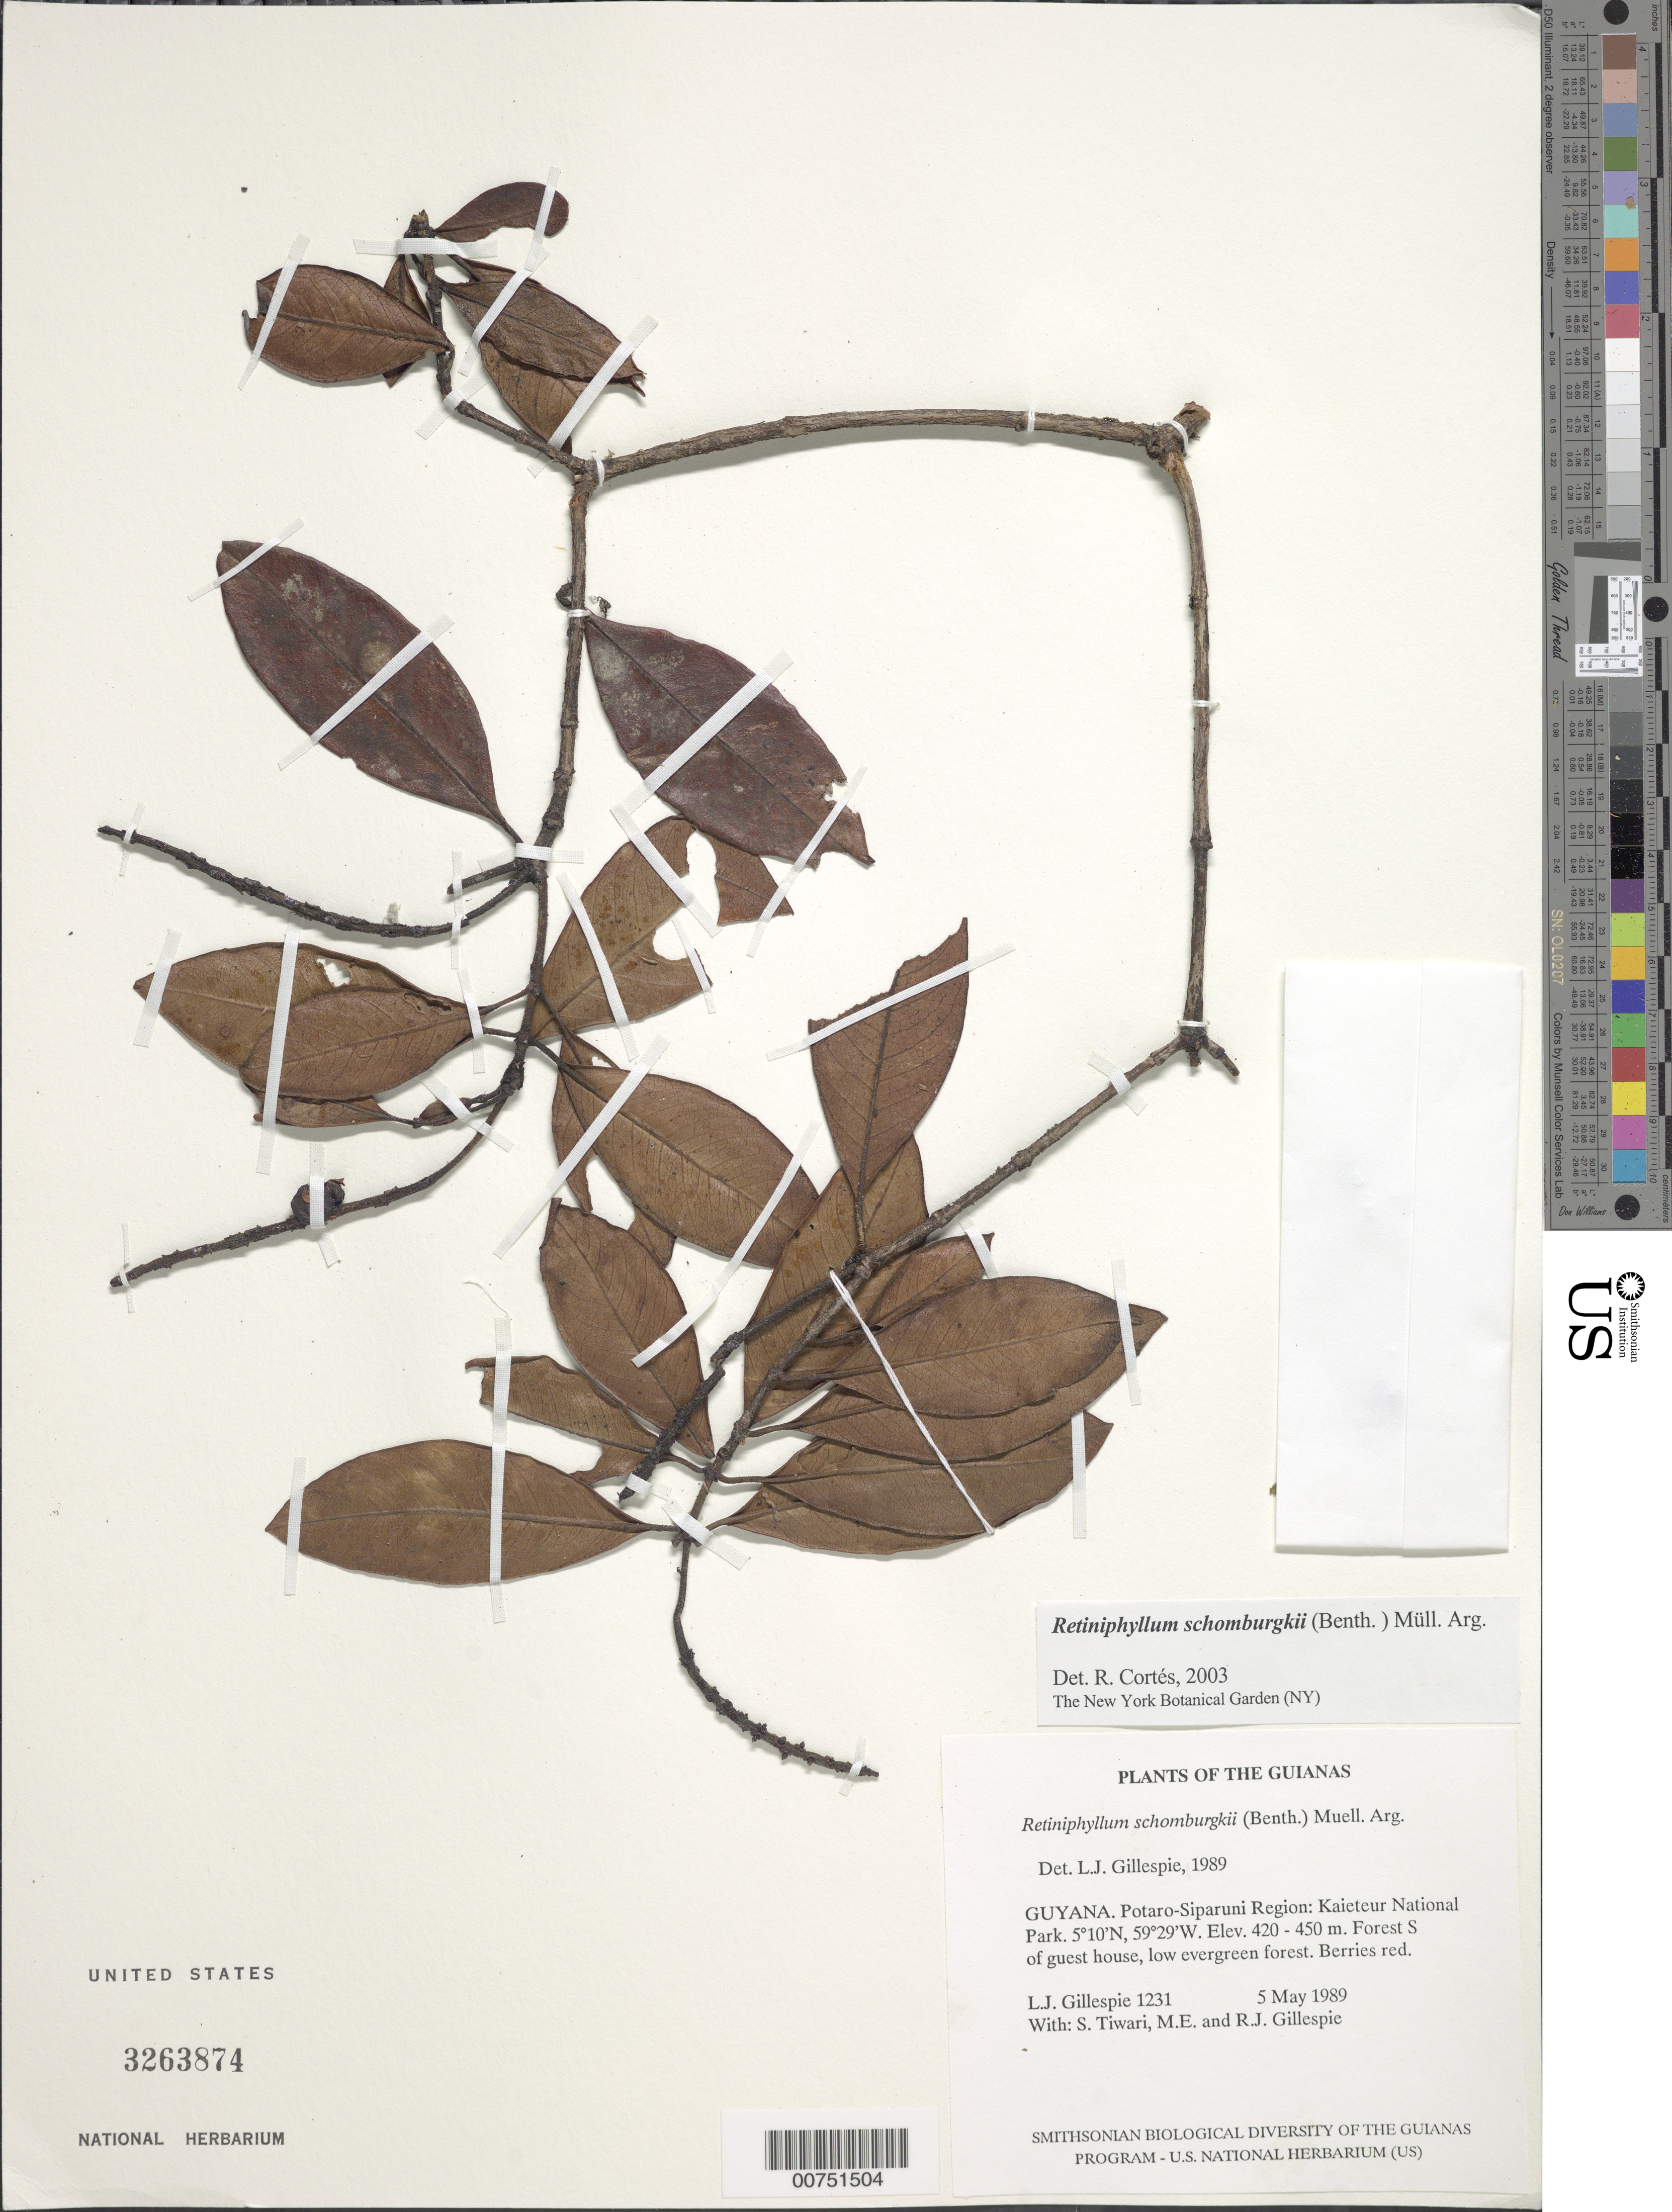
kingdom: Plantae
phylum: Tracheophyta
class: Magnoliopsida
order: Gentianales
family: Rubiaceae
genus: Retiniphyllum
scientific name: Retiniphyllum schomburgkii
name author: (Benth.) Müll. Arg.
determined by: Cortes R., G.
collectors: L. J. Gillespie, S. Tiwari, M. Gillespie & R. Gillespie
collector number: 1231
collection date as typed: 5 May 1989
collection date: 1989-05-05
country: Guyana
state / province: Potaro-Siparuni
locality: Kaieteur National Park, S of guest house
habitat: Low evergreen forest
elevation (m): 420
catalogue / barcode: US 3263874